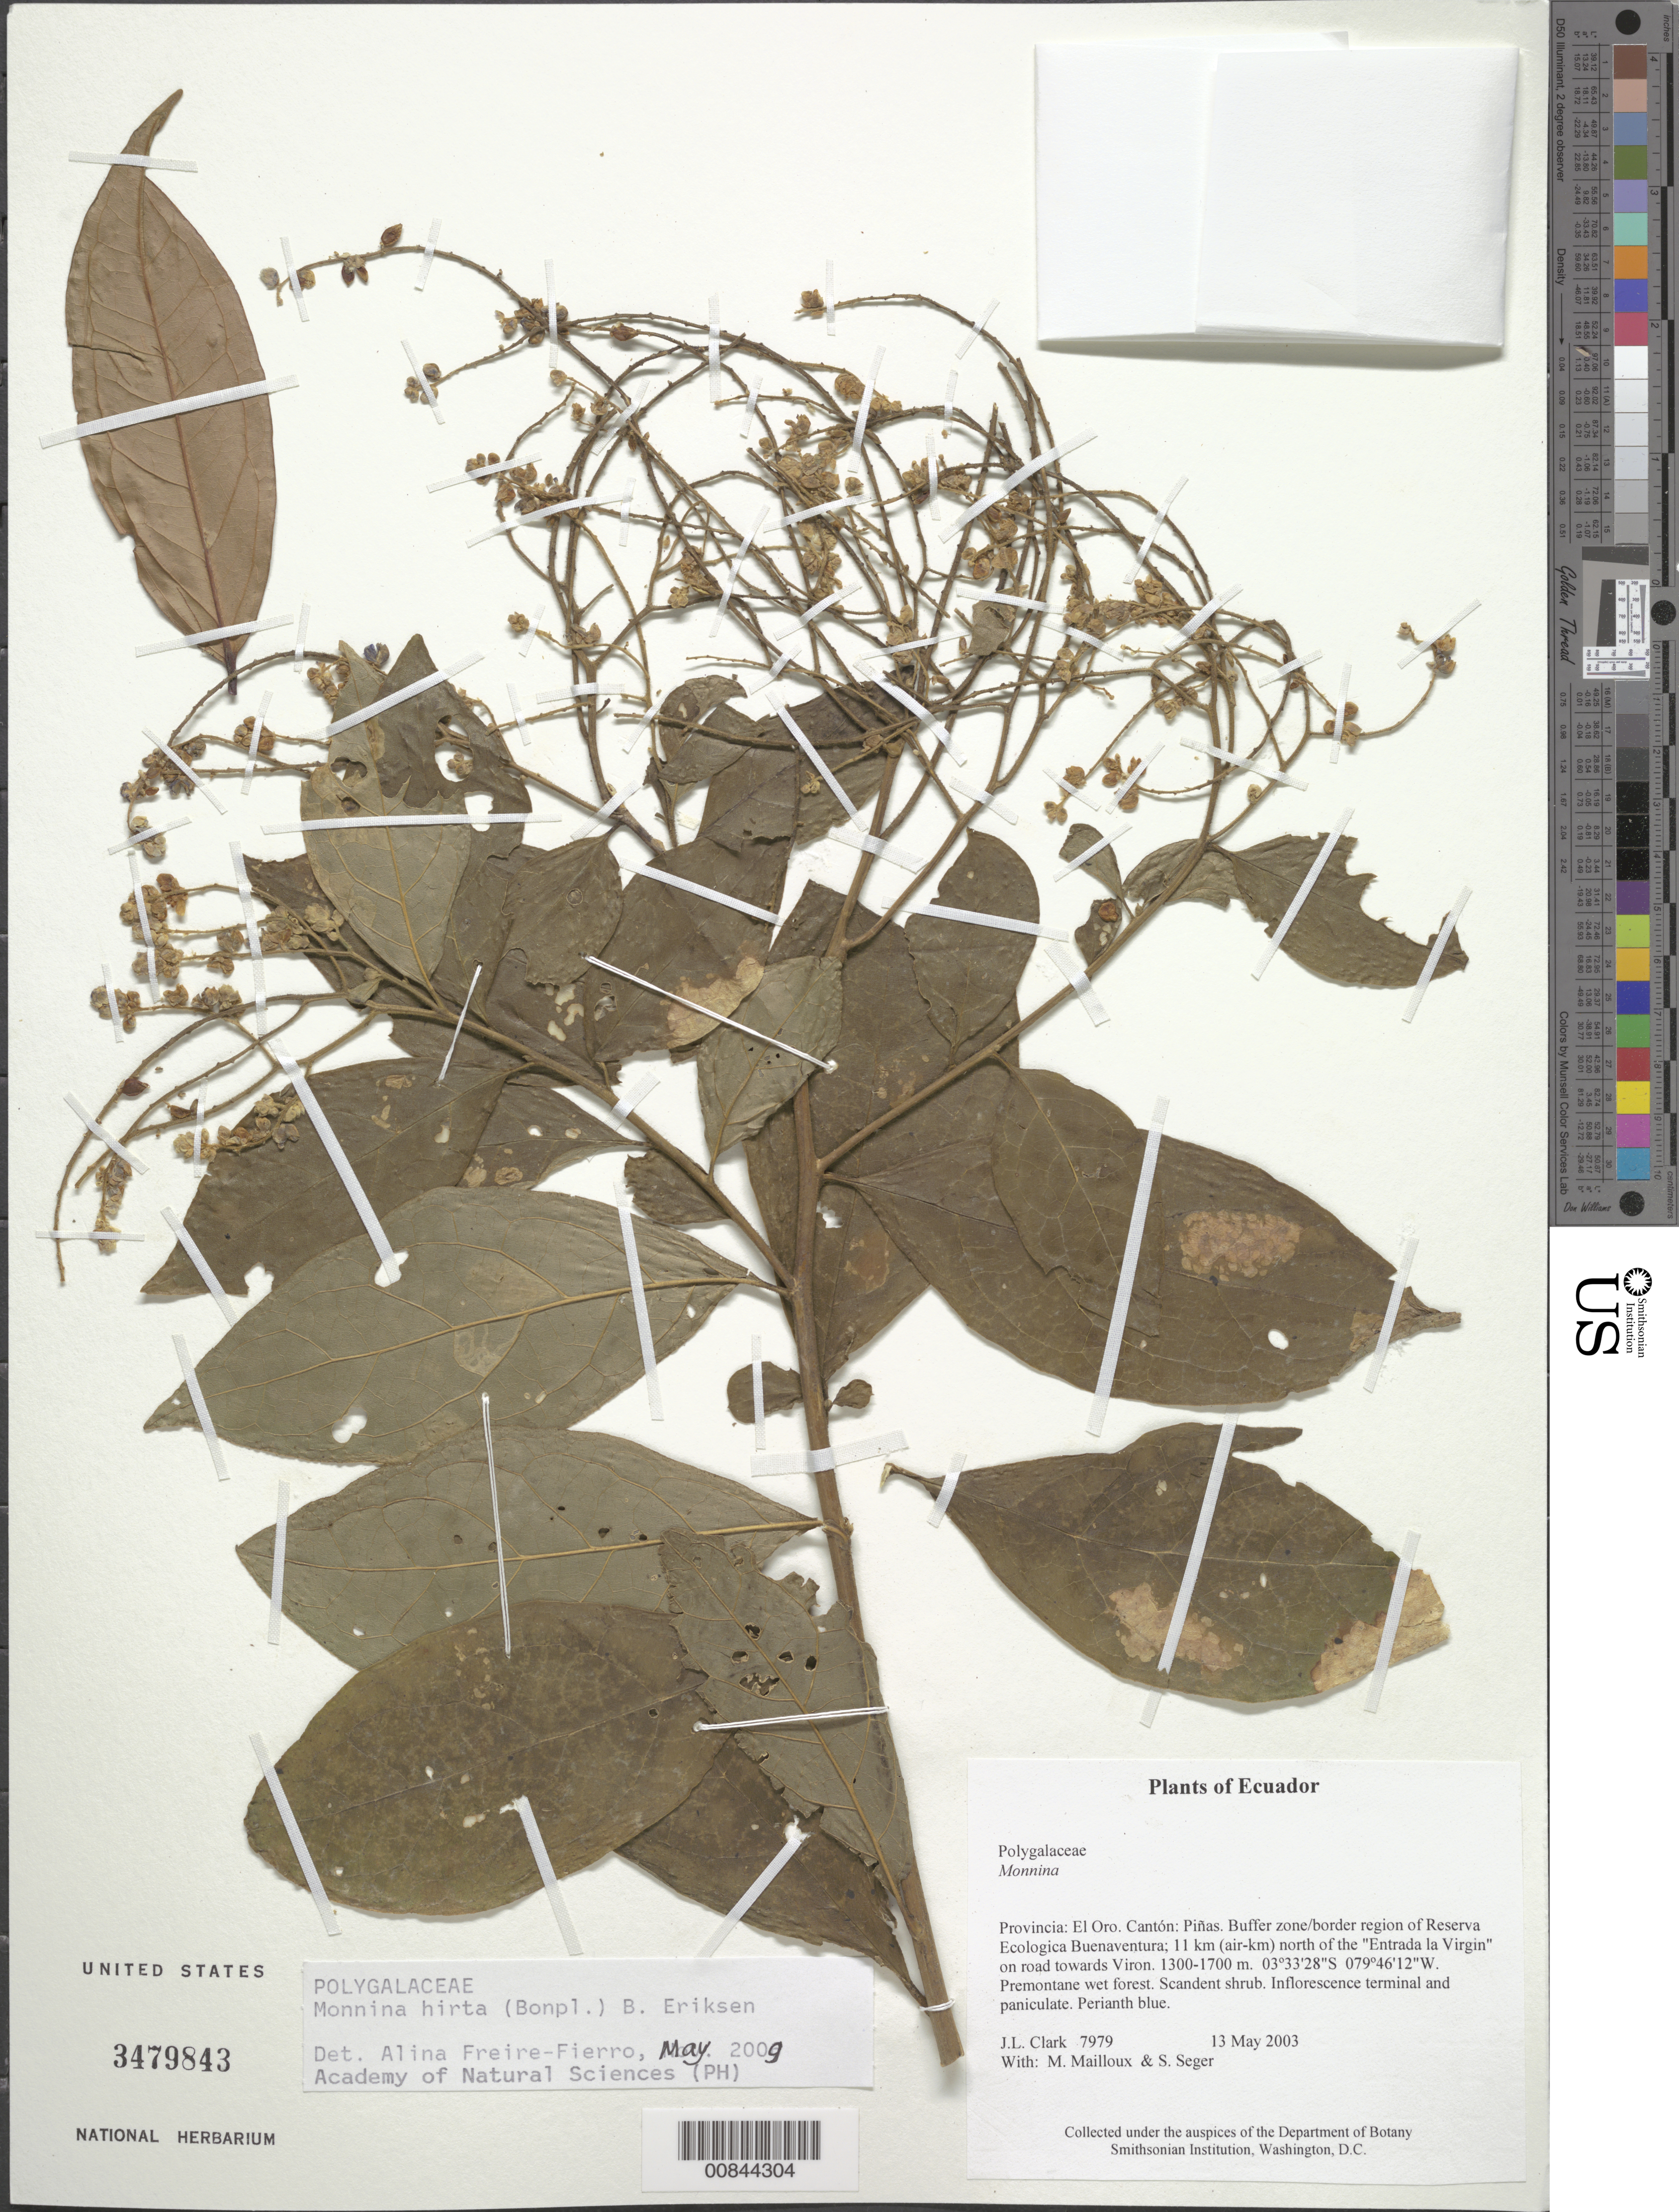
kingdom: Plantae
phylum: Tracheophyta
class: Magnoliopsida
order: Fabales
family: Polygalaceae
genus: Monnina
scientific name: Monnina hirta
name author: (Bonpl.) B. Eriksen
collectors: J. L. Clark, M. Mailloux & S. Seger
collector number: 07979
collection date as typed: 13 May 2003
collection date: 2003-05-13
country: Ecuador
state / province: El Oro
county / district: Piñas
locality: Buffer zone/border region of Reserva Ecologica Buenaventura; 11 km (air-km) north of the "Entrada la Virgin" on road towards Viron.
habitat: Premontane wet forest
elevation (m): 1300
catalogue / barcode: US 3479843